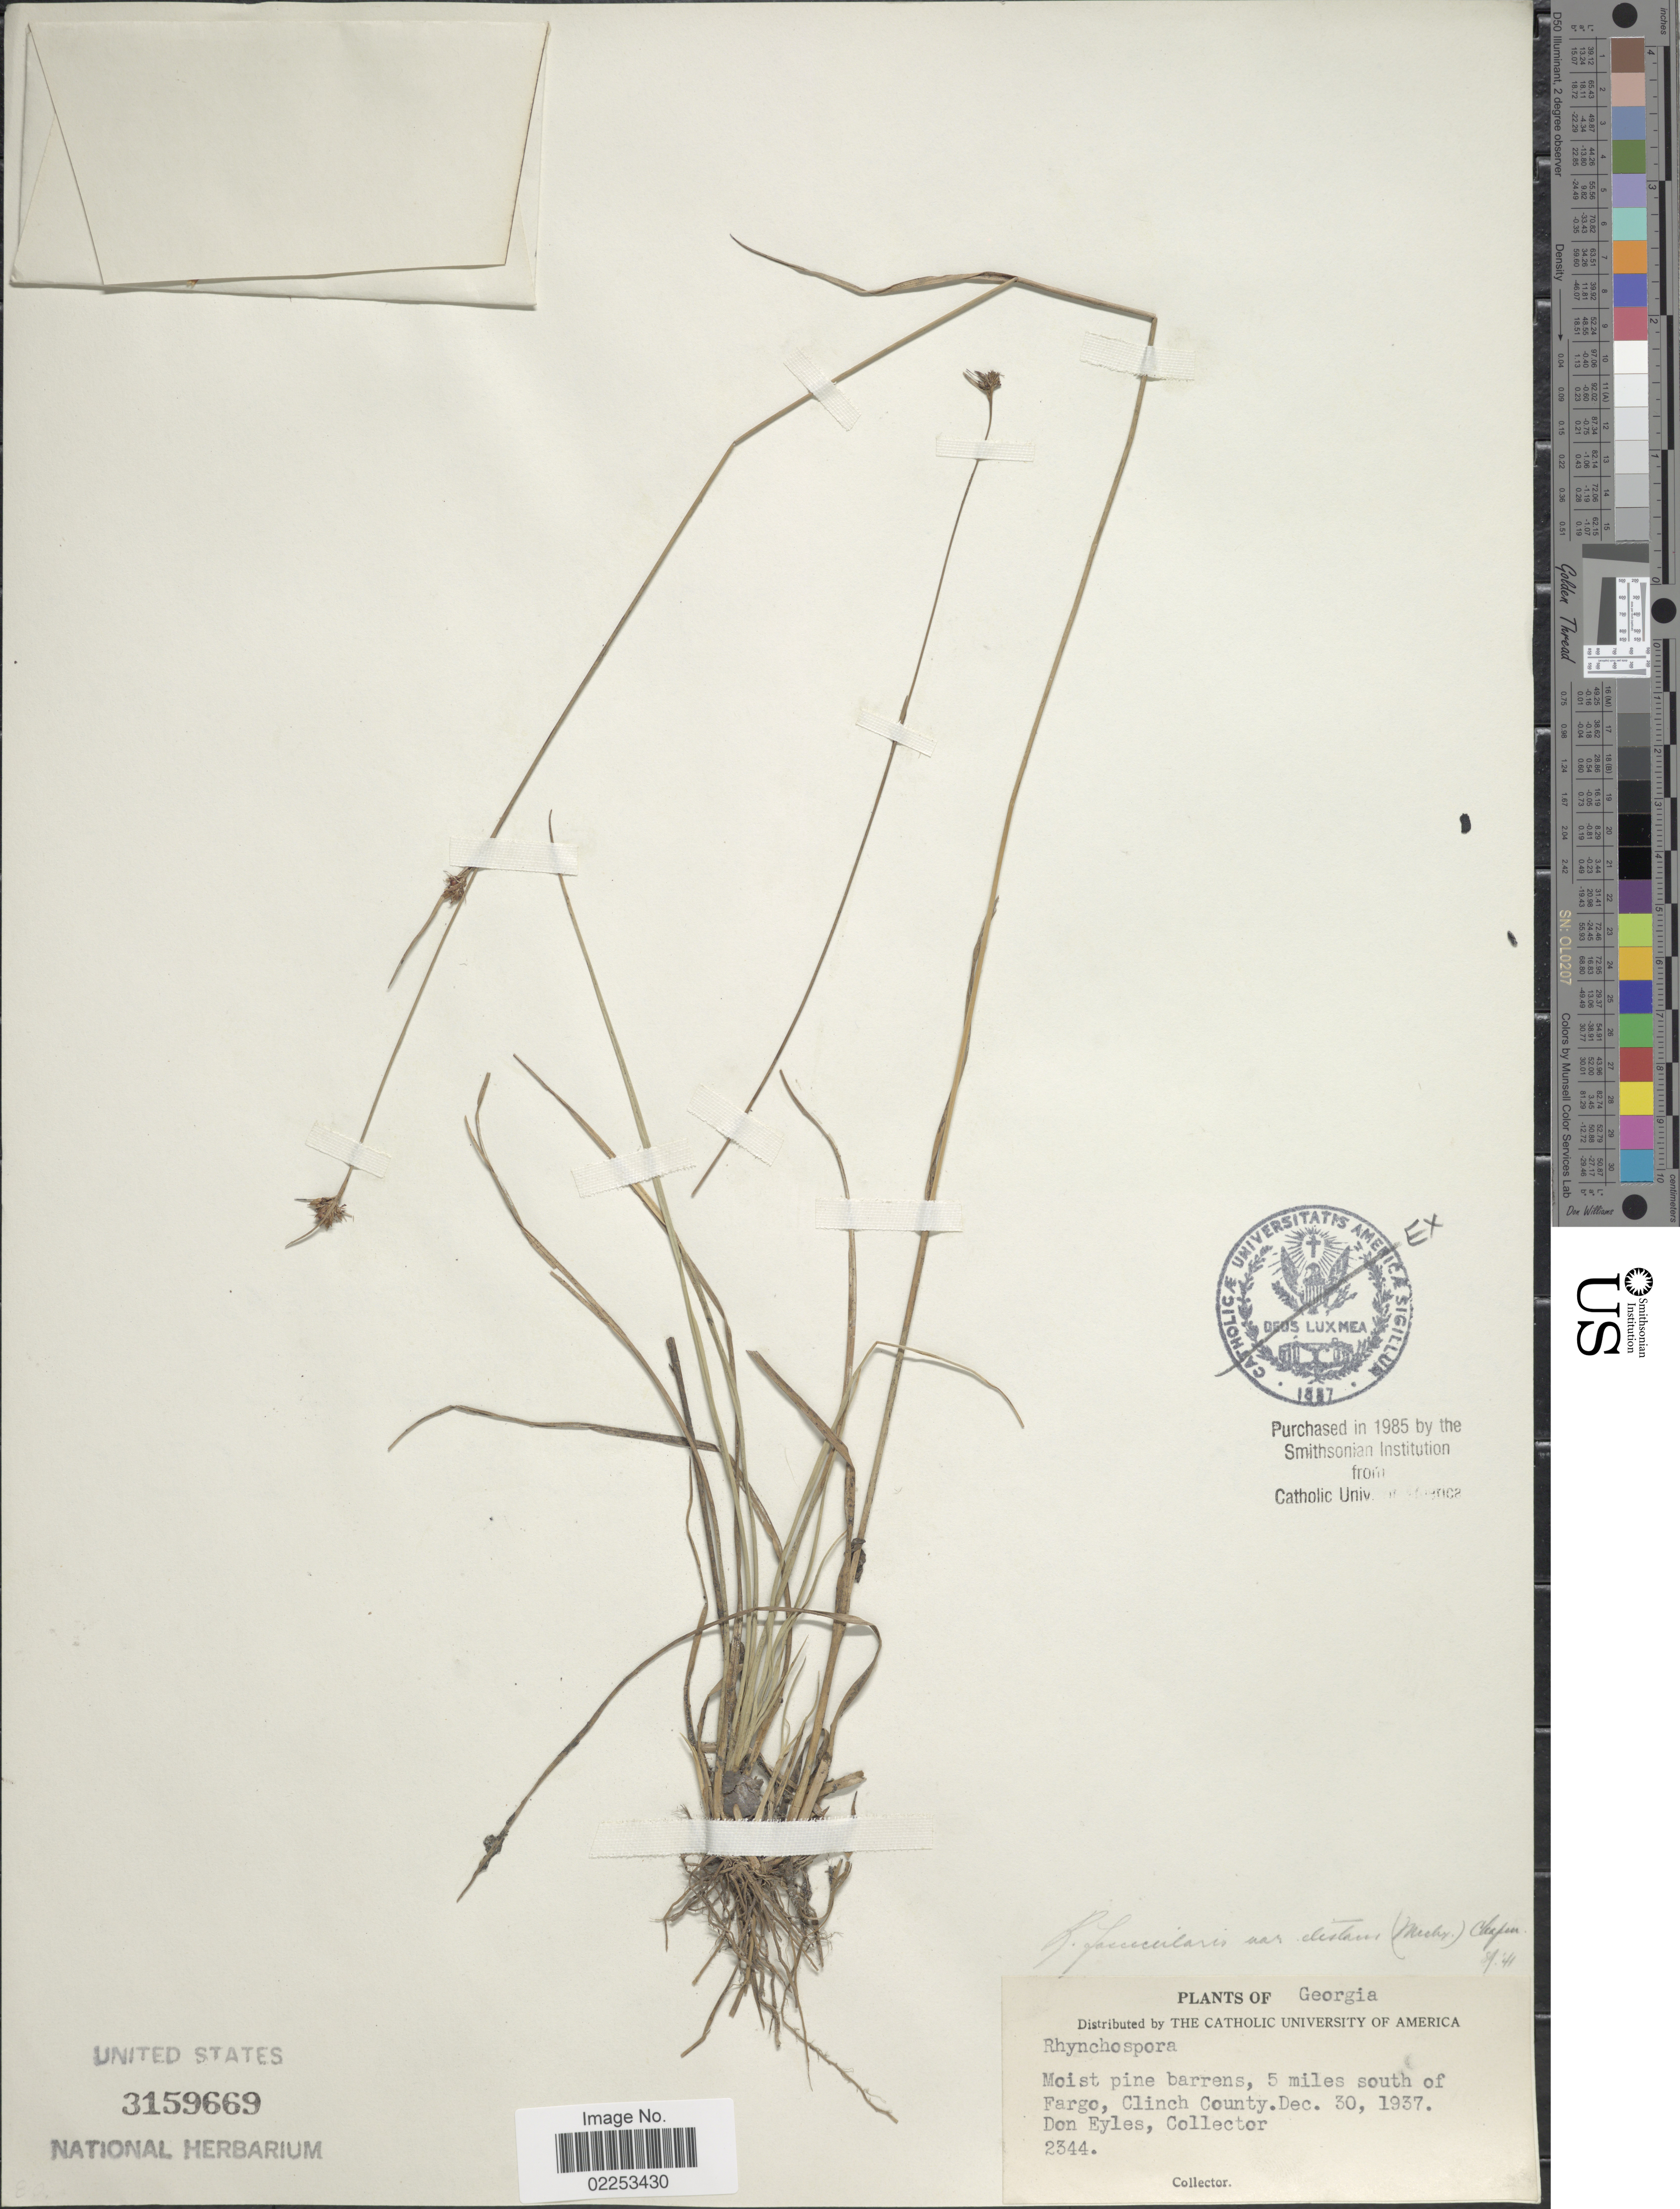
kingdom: Plantae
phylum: Tracheophyta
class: Liliopsida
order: Poales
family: Cyperaceae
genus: Rhynchospora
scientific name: Rhynchospora fascicularis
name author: (Michx.) Vahl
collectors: D. Eyles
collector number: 2344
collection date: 1937-12-30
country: United States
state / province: Georgia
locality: Moist pine barrens, 5 miles south of Fargo, Clinch County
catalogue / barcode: US 3159669